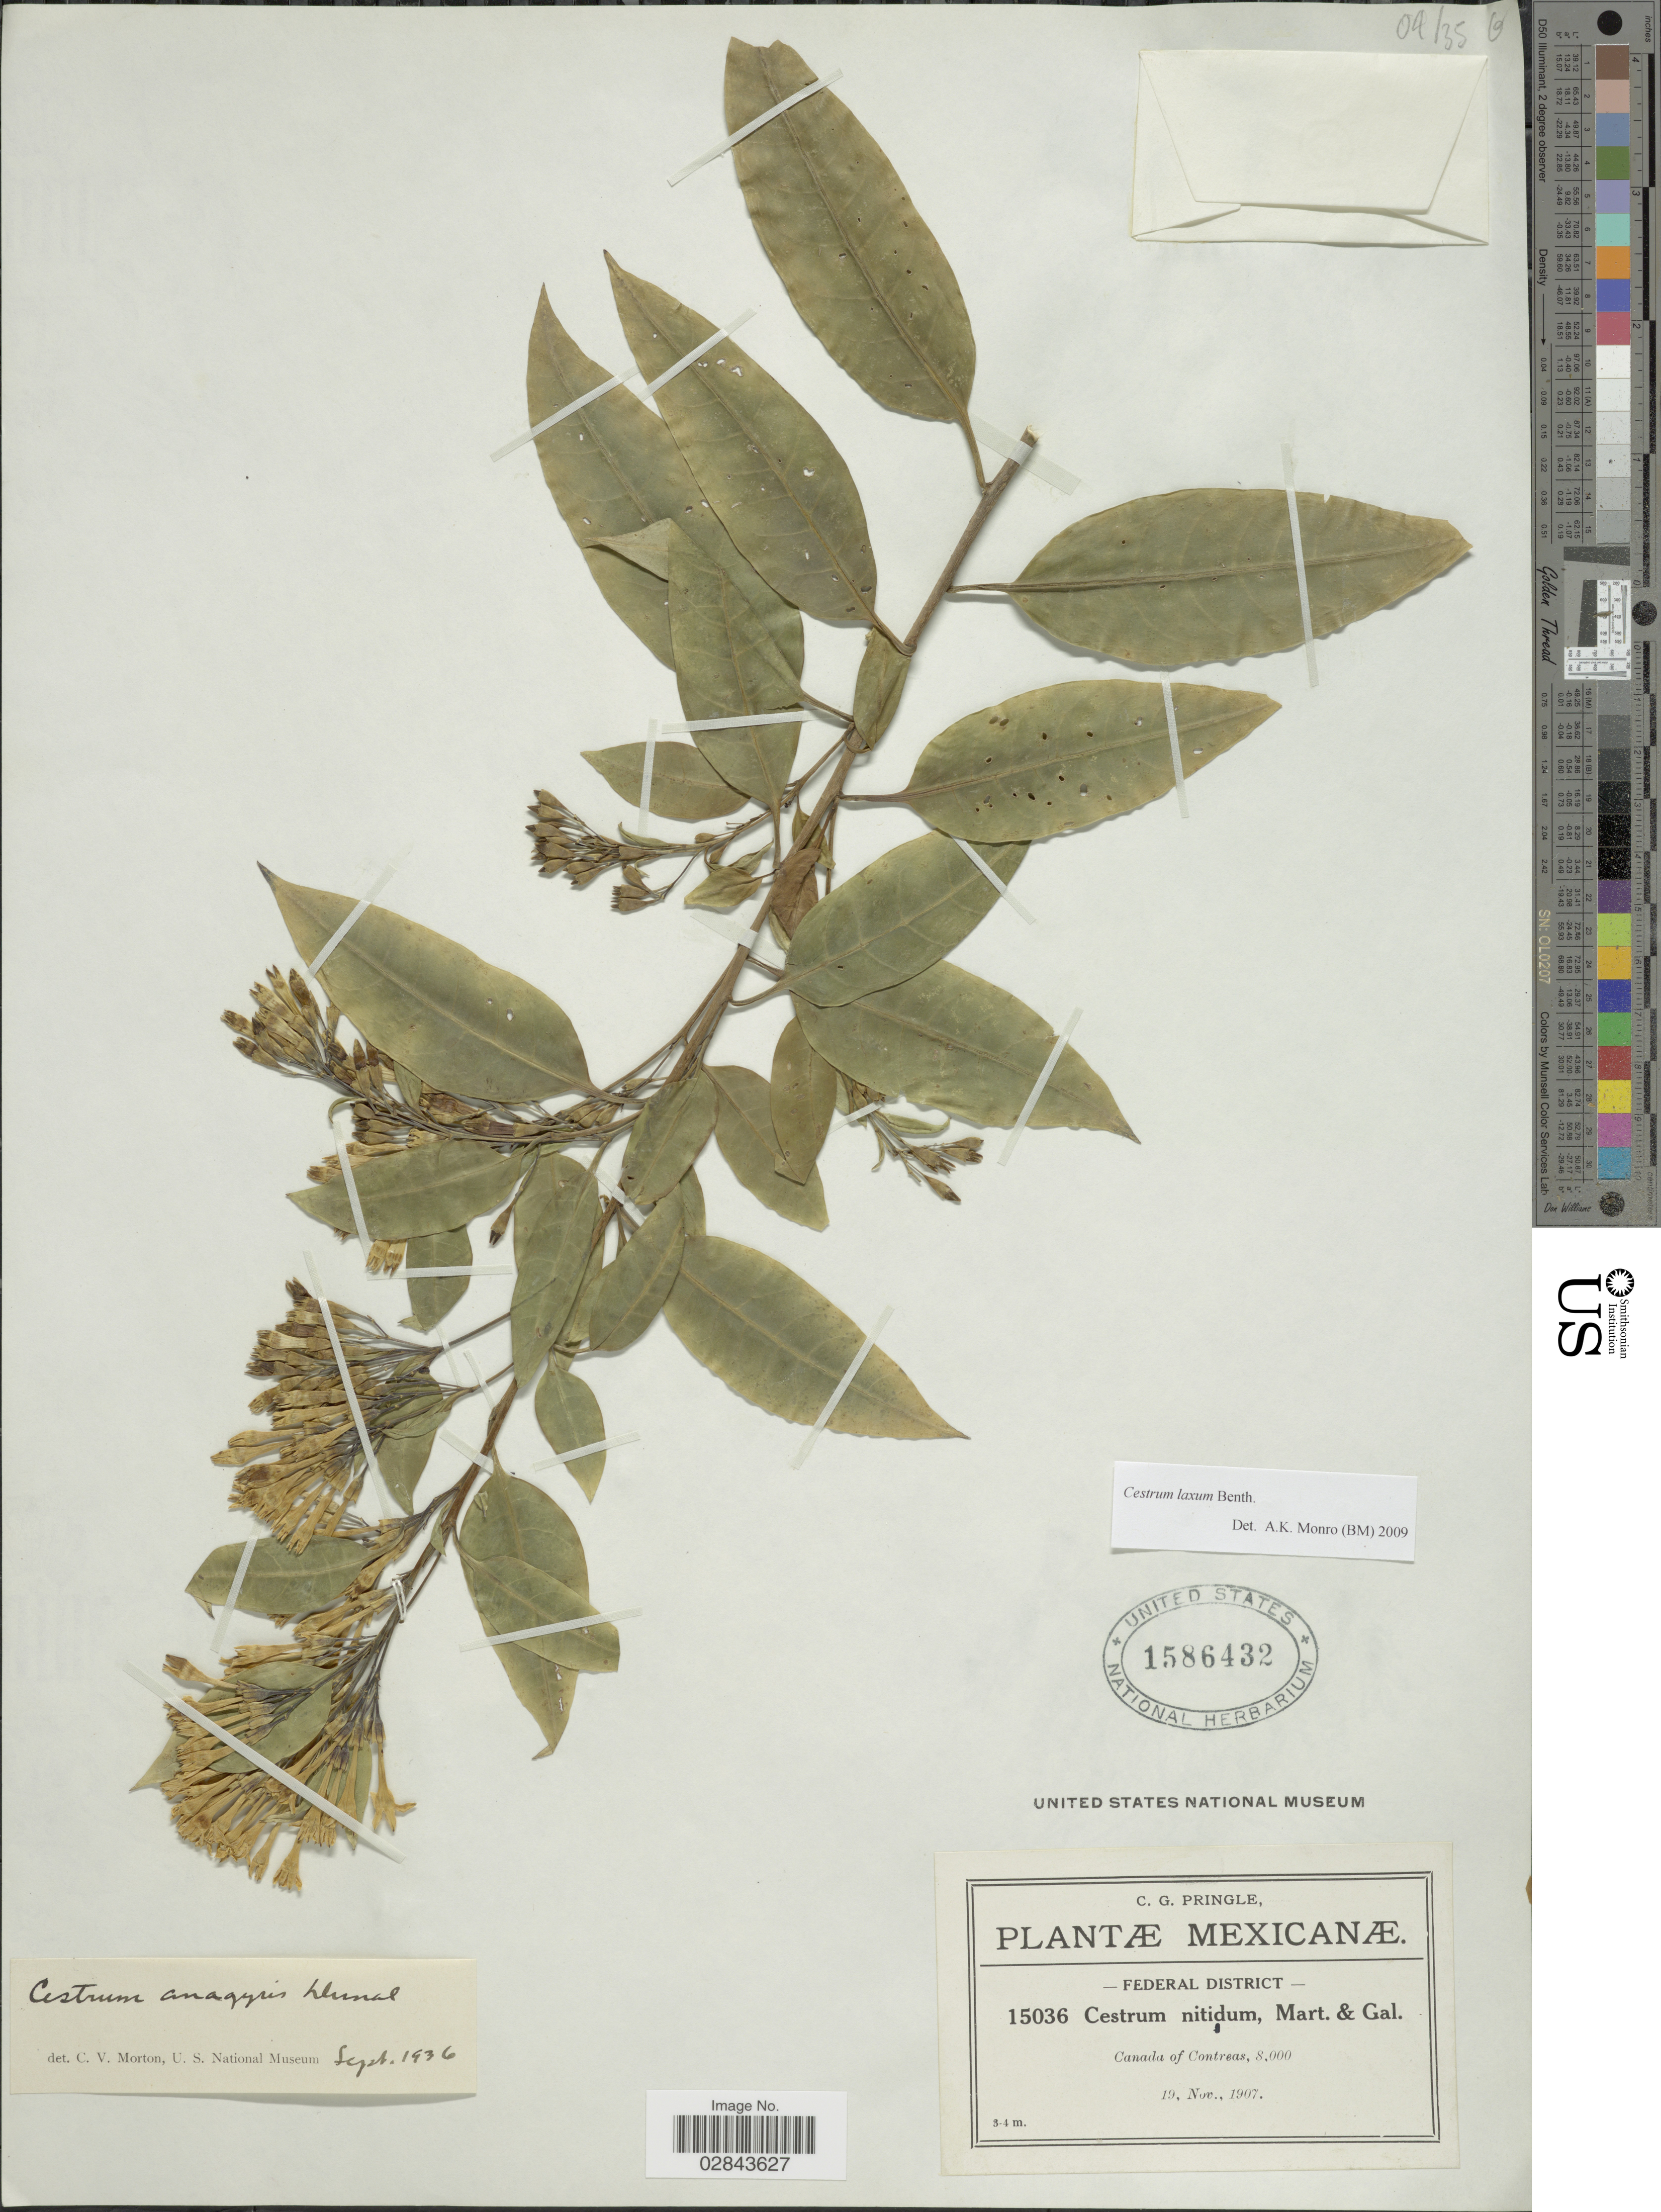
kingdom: Plantae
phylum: Tracheophyta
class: Magnoliopsida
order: Solanales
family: Solanaceae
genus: Cestrum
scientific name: Cestrum laxum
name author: Benth.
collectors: C. G. Pringle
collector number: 15036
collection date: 1907-11-19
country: Mexico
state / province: Distrito Federal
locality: Federal District, Canada of Contreras.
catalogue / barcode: US 1586432